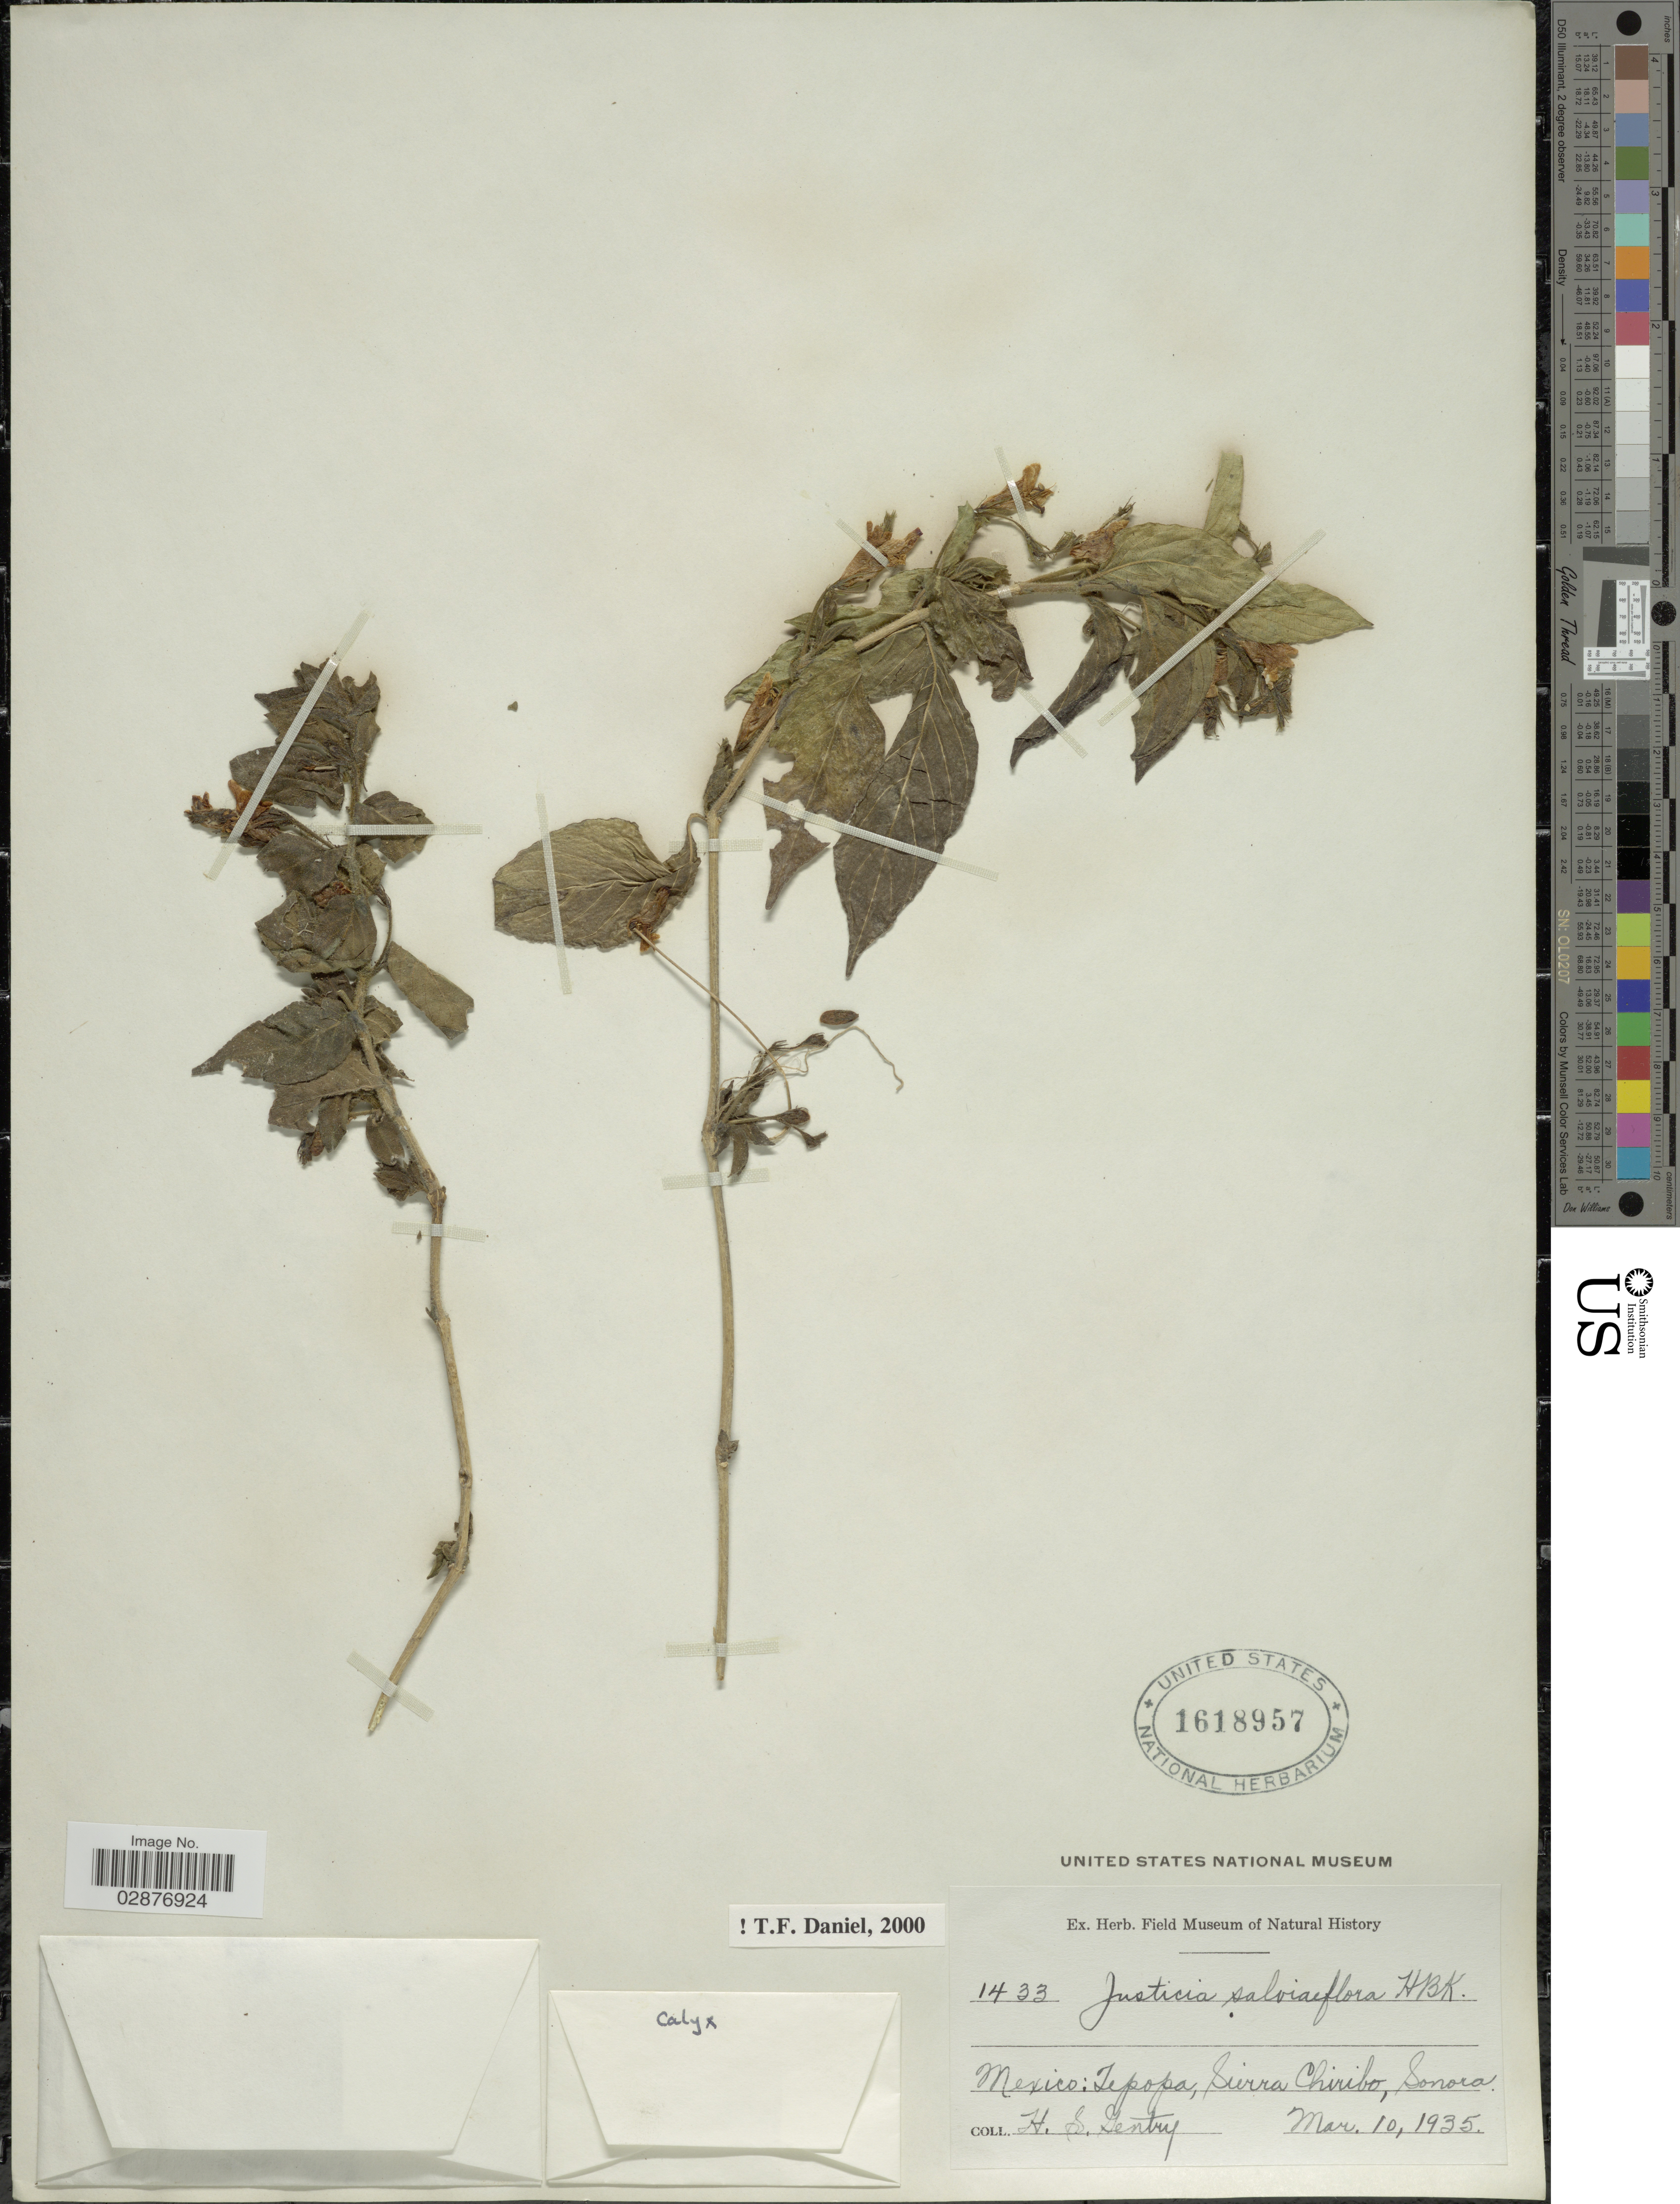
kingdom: Plantae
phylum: Tracheophyta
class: Magnoliopsida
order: Lamiales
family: Acanthaceae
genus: Justicia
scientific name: Justicia salviiflora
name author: Kunth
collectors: H. S. Gentry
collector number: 1433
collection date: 1935-03-10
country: Mexico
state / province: Sonora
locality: Tepopa, Sierra Chiribo.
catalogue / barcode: US 1618957